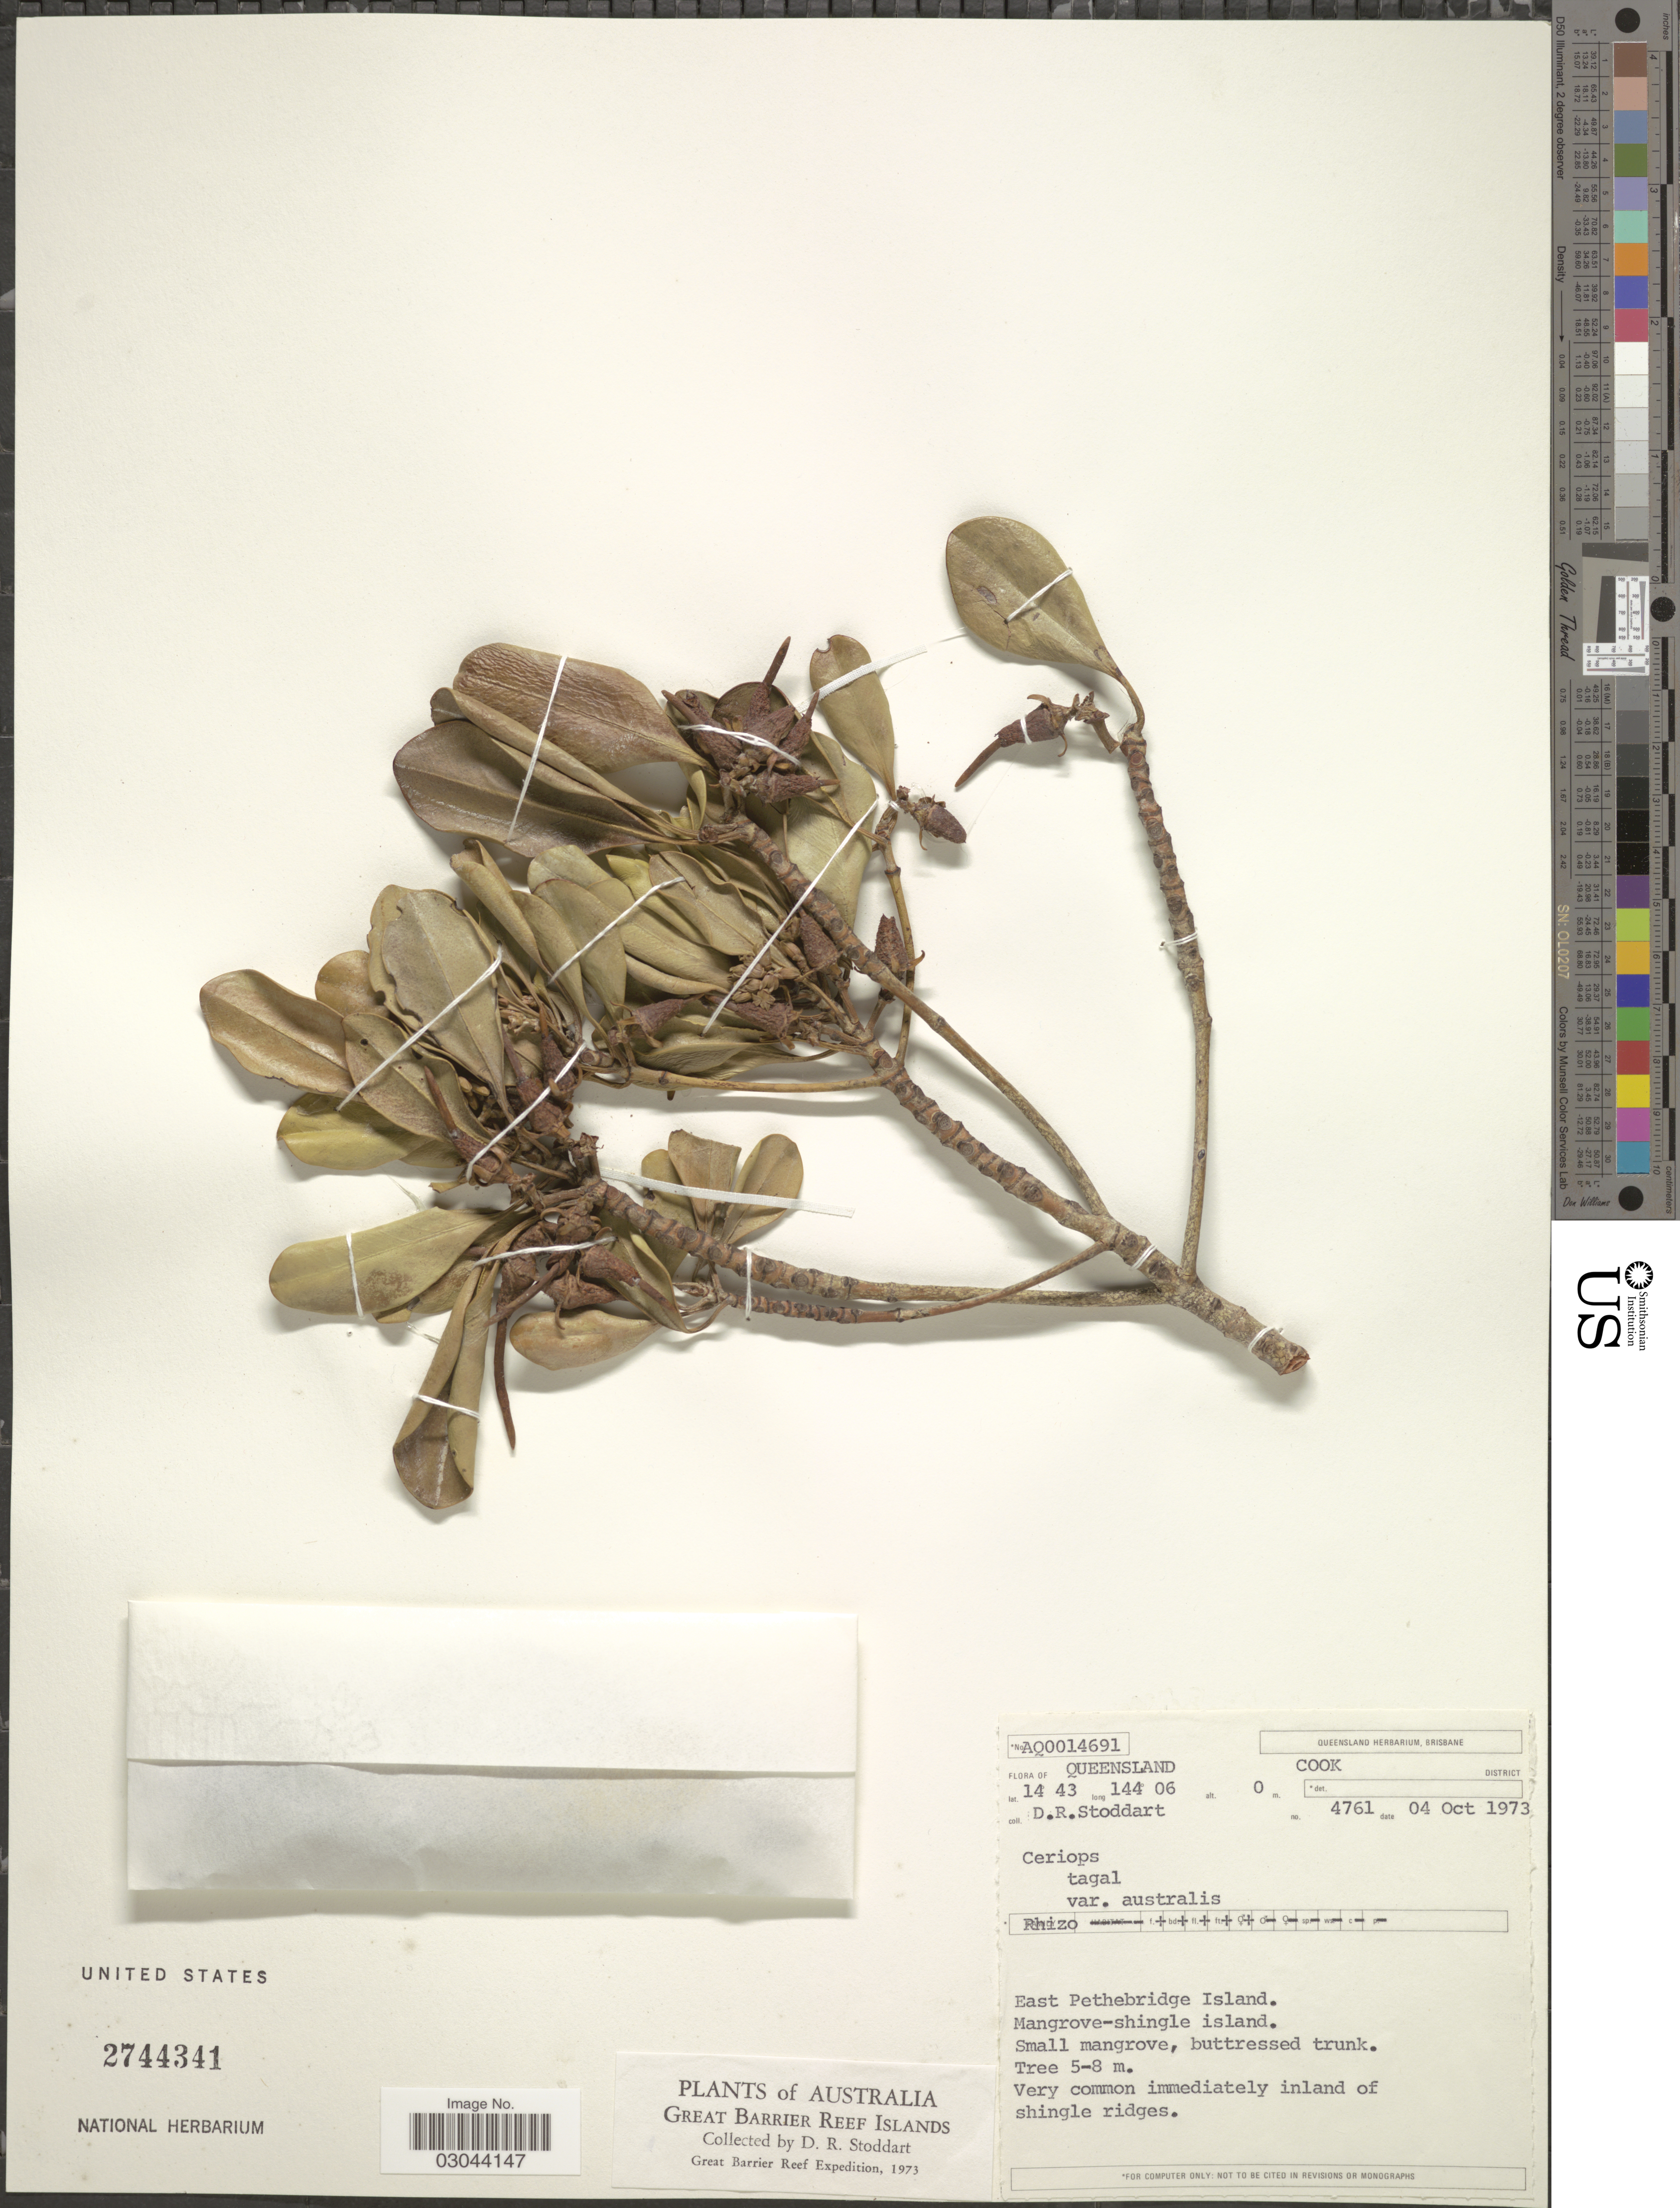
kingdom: Plantae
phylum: Tracheophyta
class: Magnoliopsida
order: Malpighiales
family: Rhizophoraceae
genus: Ceriops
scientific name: Ceriops tagal var. australis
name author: C.T. White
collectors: D. R. Stoddart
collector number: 4761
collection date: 1973-10-04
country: Australia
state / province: Queensland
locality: Cook District. East Pethebridge Island. Mangrove-shingle island. Great Barrier Reef Islands.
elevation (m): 0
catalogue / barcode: US 2744341